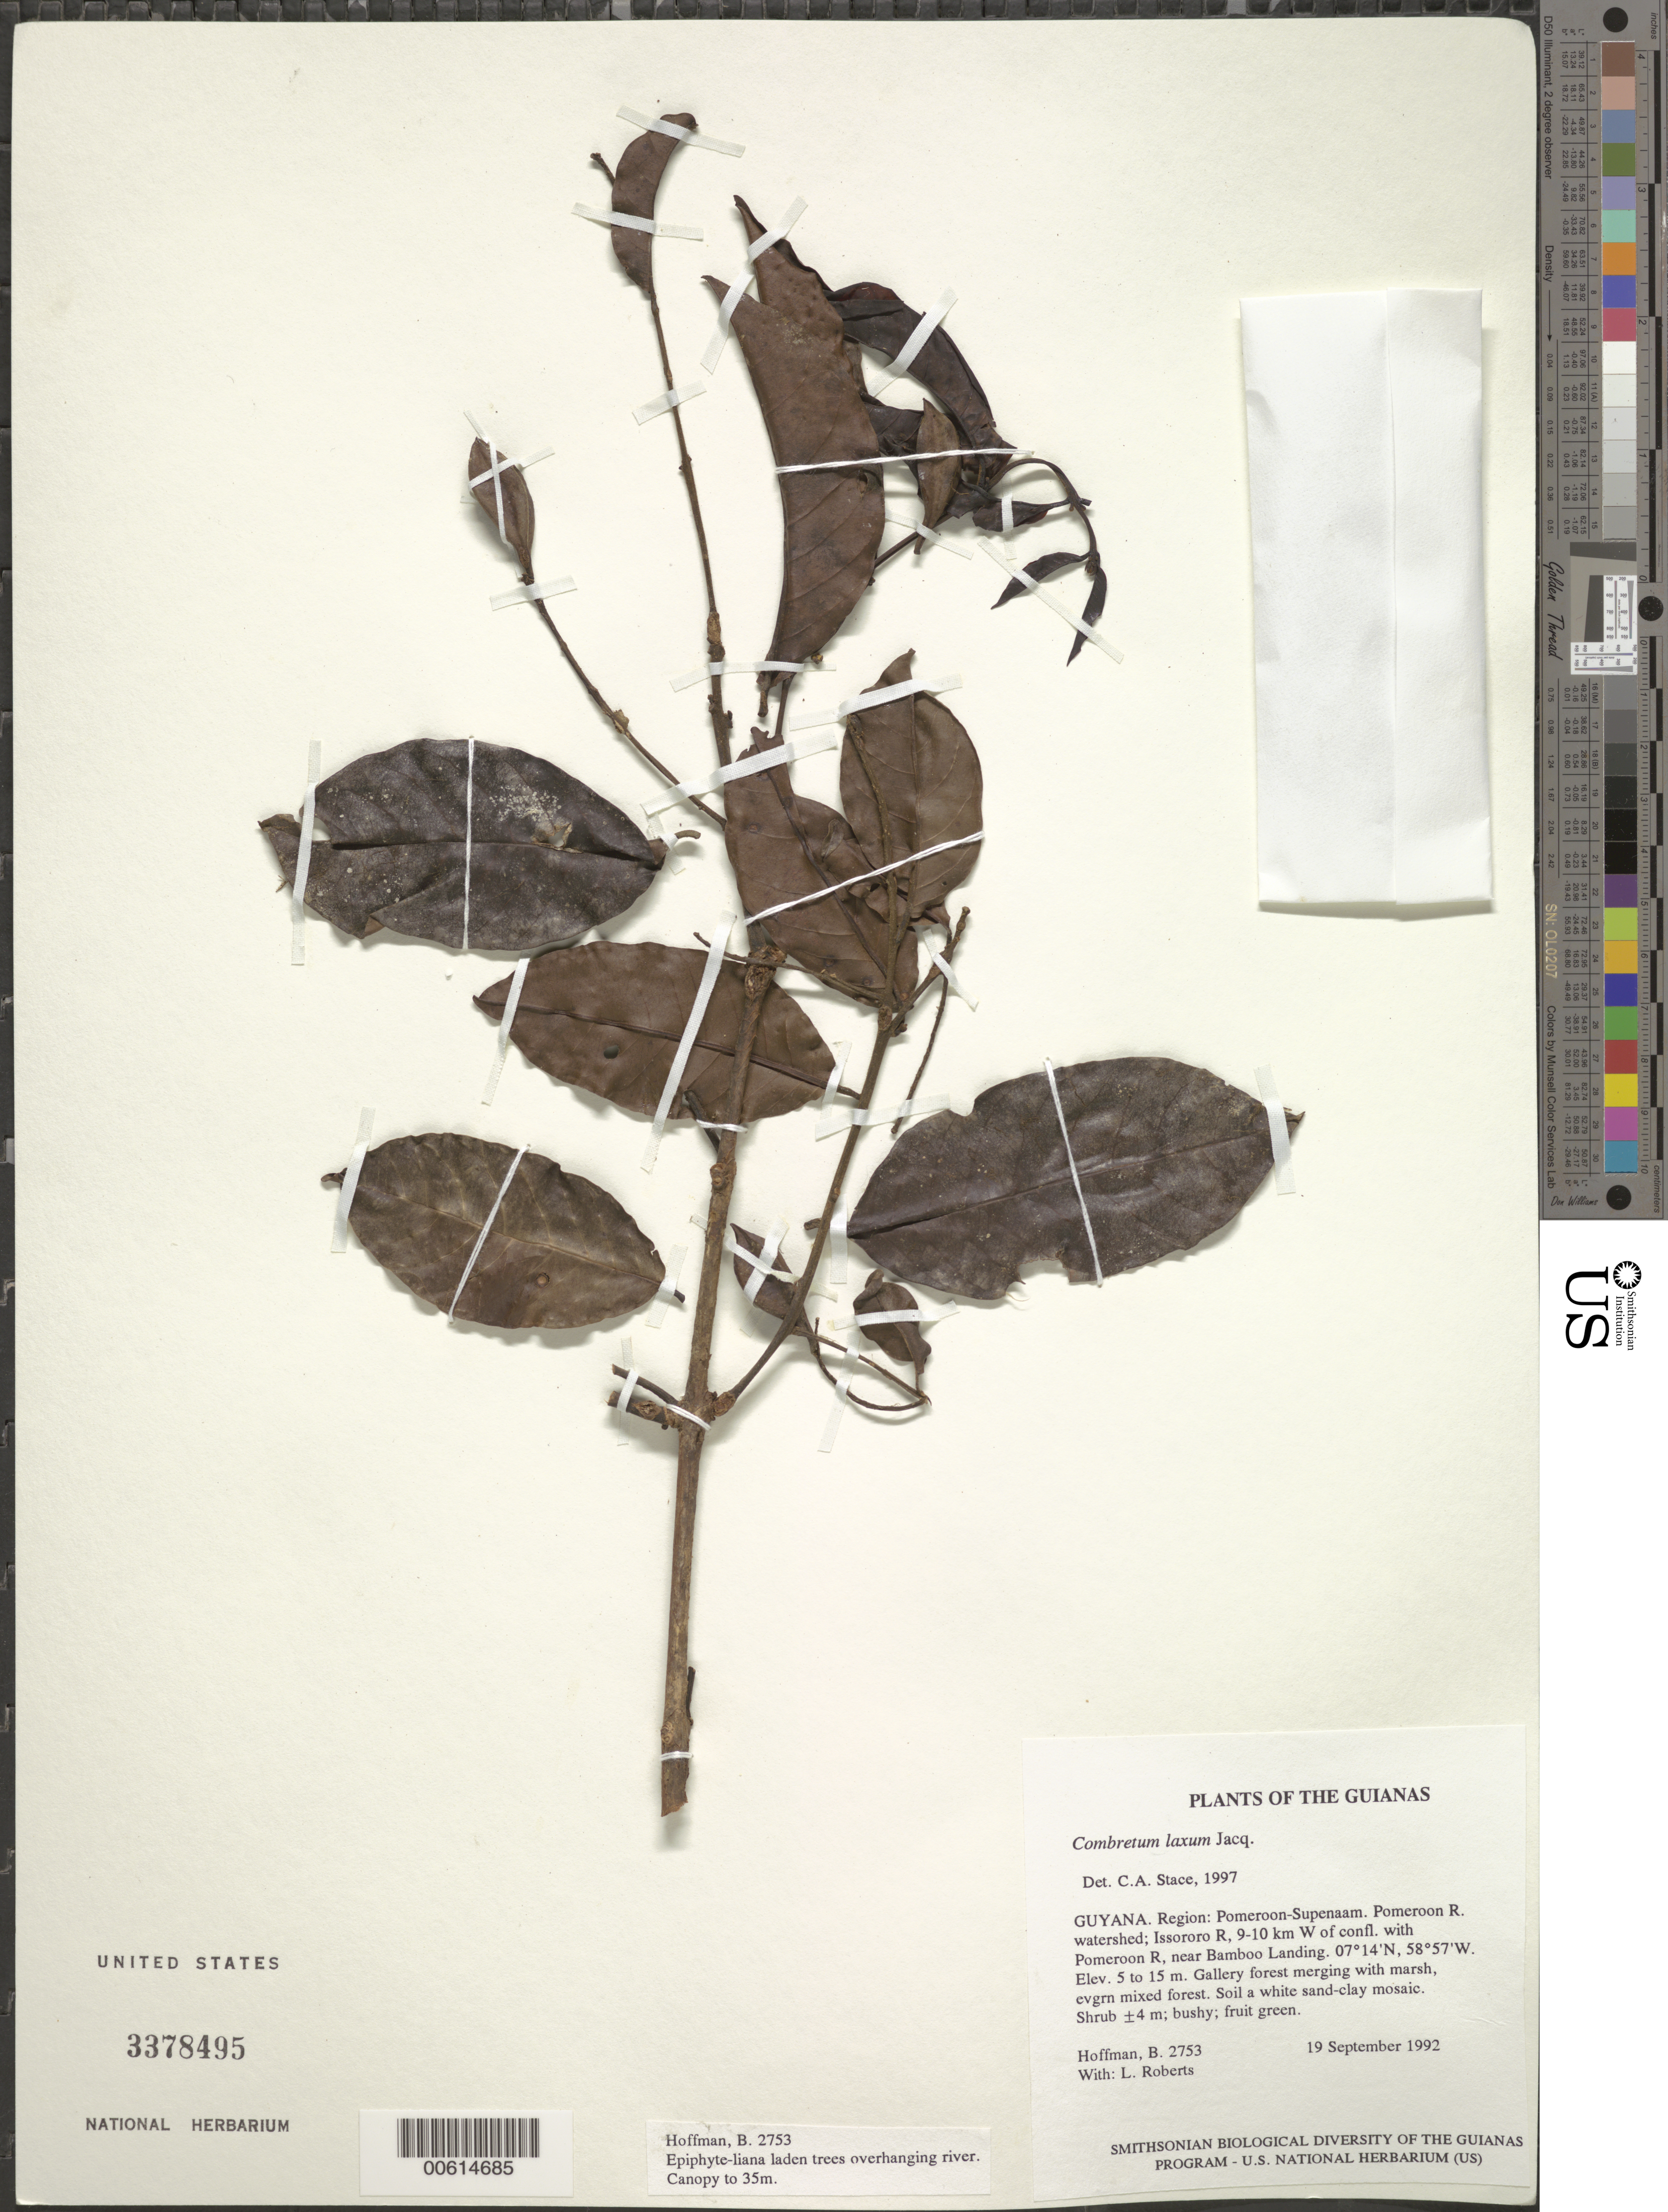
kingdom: Plantae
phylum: Tracheophyta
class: Magnoliopsida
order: Myrtales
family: Combretaceae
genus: Combretum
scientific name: Combretum laxum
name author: Jacq.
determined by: Stace, C. A.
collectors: B. Hoffman & L. Roberts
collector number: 2753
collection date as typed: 19 September 1992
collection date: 1992-09-19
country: Guyana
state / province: Pomeroon-Supenaam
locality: Pomeroon River watershed; Issororo River, 9-10 km W of confluence with Pomeroon River, near Bamboo Landing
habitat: Gallery forest merging with marsh, evgrn mixed forest. Soil a white sand-clay mosaic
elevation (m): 5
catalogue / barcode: US 3378495